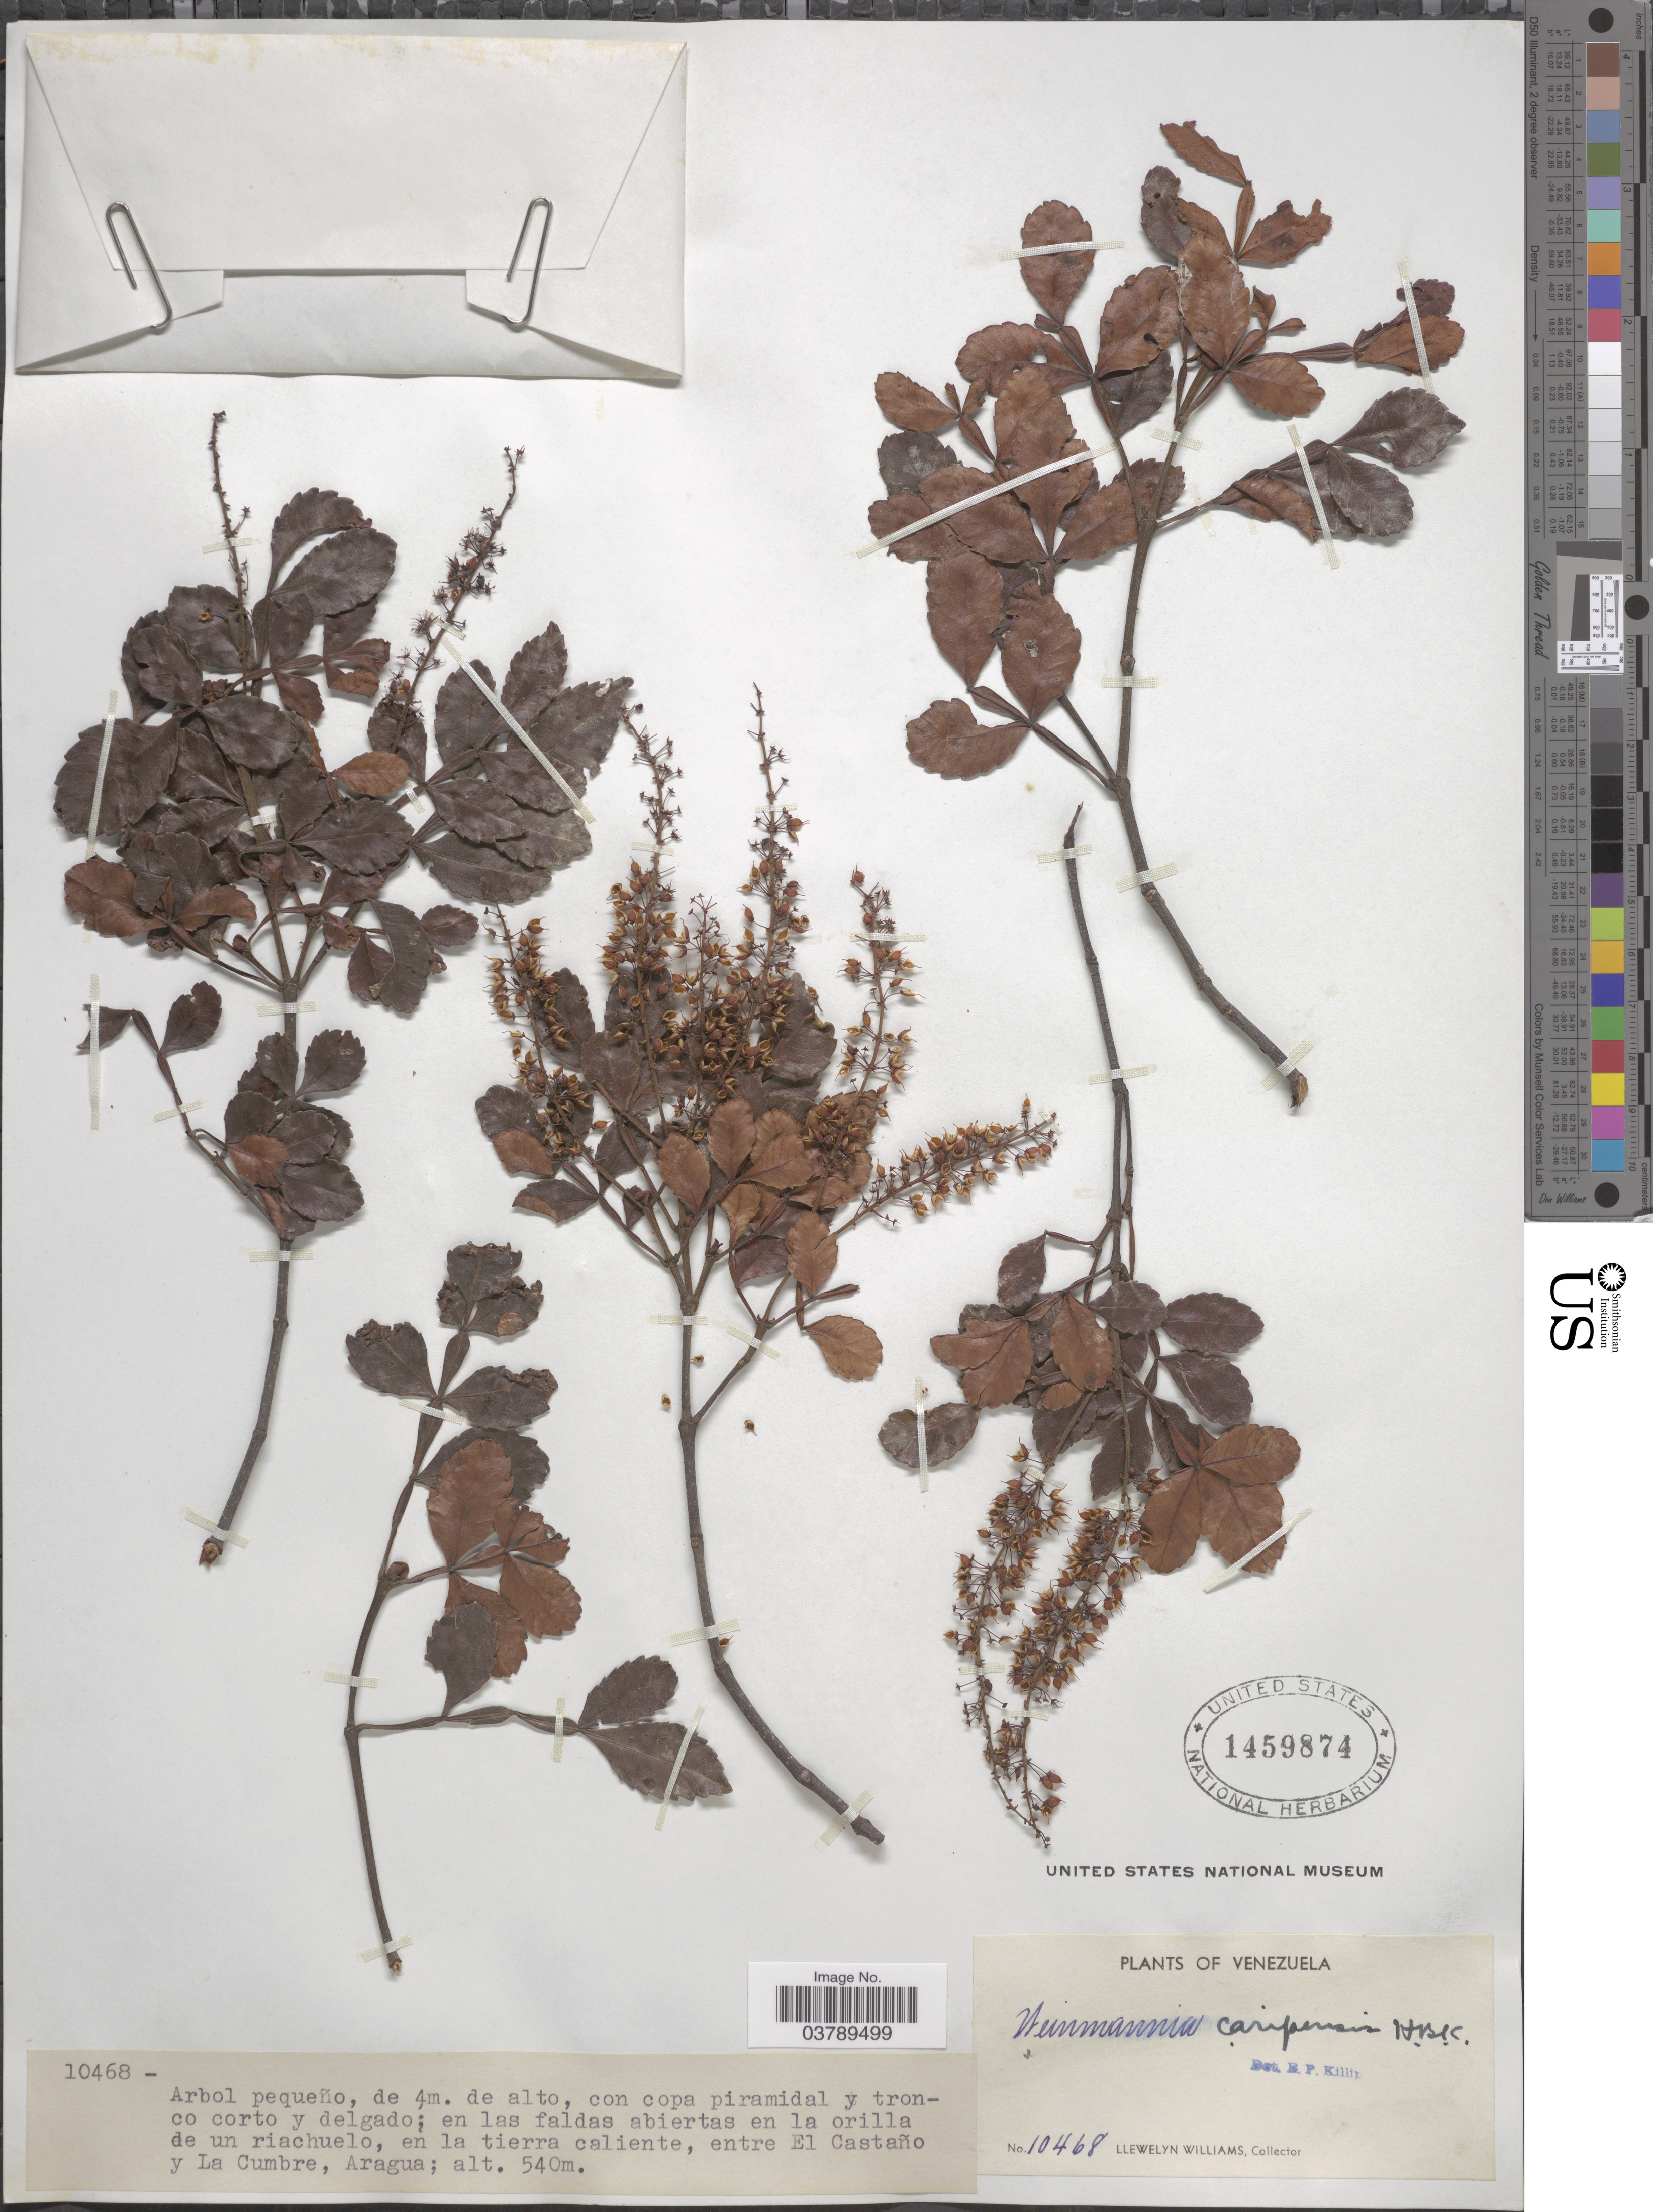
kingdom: Plantae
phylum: Tracheophyta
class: Magnoliopsida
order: Oxalidales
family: Cunoniaceae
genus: Weinmannia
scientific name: Weinmannia pinnata var. caripensis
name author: (Kunth) Cuatrec.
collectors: Ll. Williams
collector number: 10468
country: Venezuela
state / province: Aragua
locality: En las faldas abiertas en la orilla de un riachuelo, en la tierra caliente, entre El Castaño y La Cumbre.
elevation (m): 540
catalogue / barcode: US 1459874